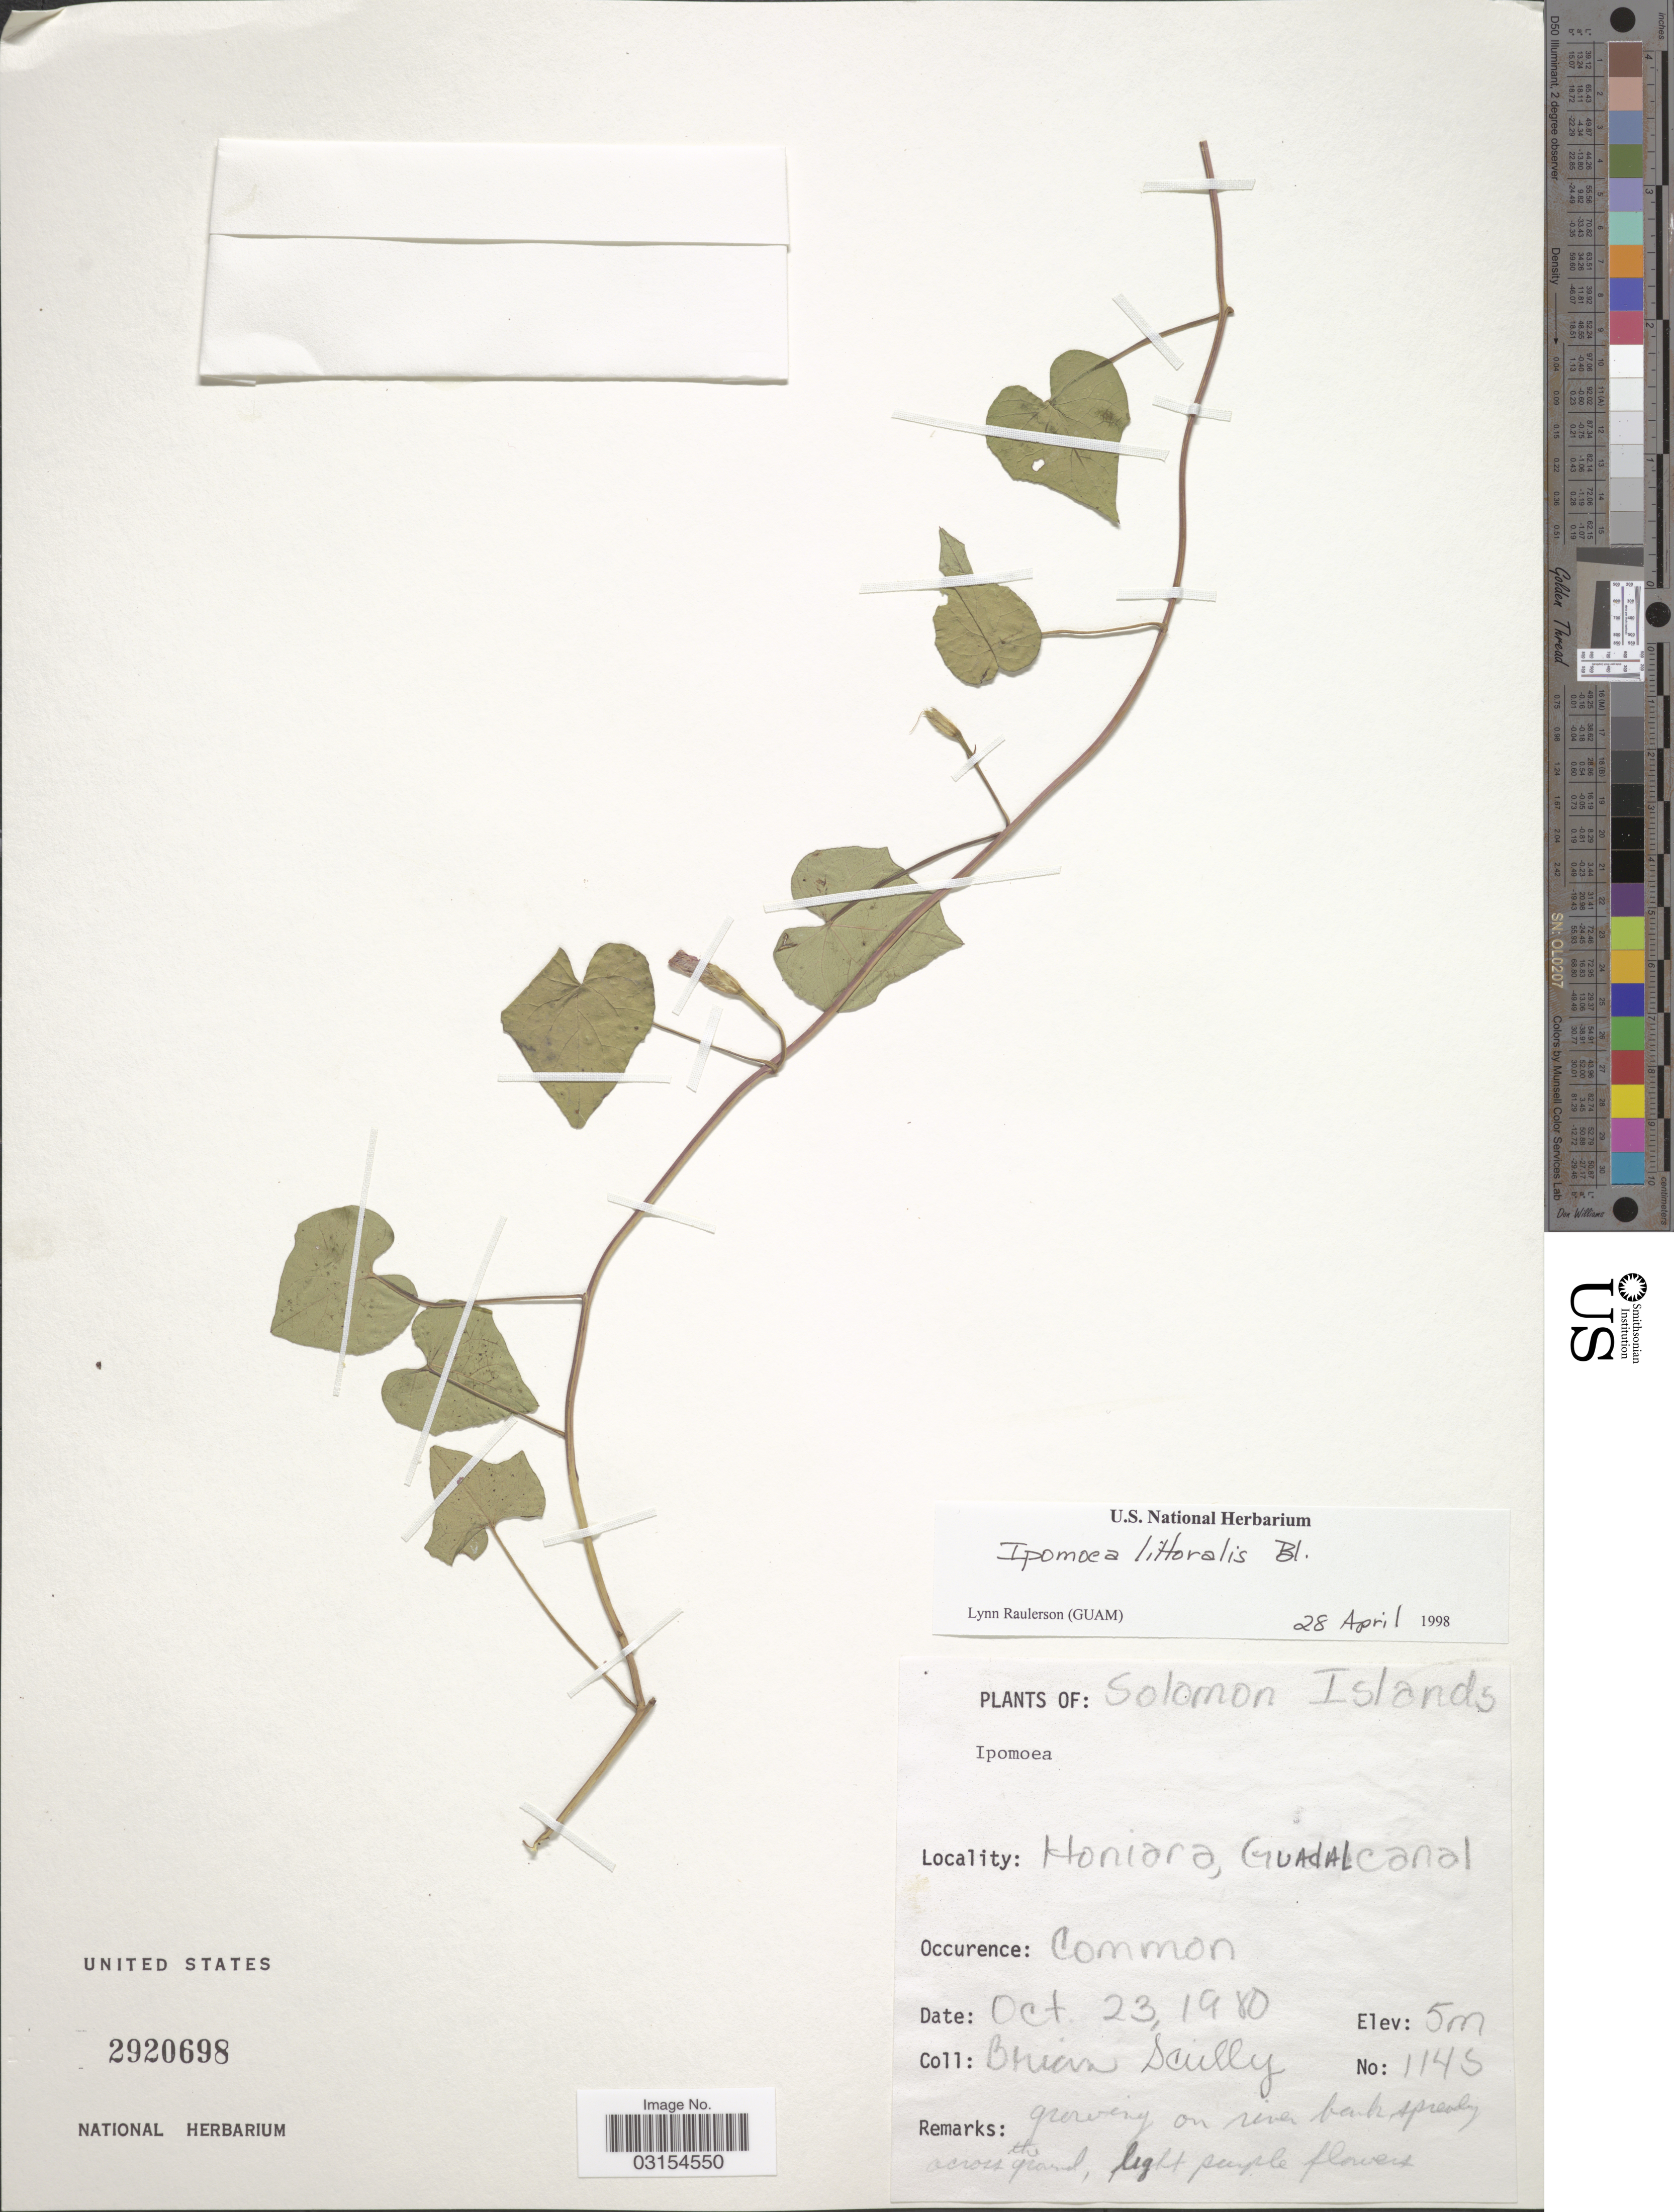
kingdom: Plantae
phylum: Tracheophyta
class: Magnoliopsida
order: Solanales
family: Convolvulaceae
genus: Ipomoea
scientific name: Ipomoea littoralis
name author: Blume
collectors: B. Scully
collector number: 1145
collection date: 1980-10-23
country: Solomon Islands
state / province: Solomon Islands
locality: Honiara, Guadalcanal.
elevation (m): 5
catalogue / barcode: US 2920698